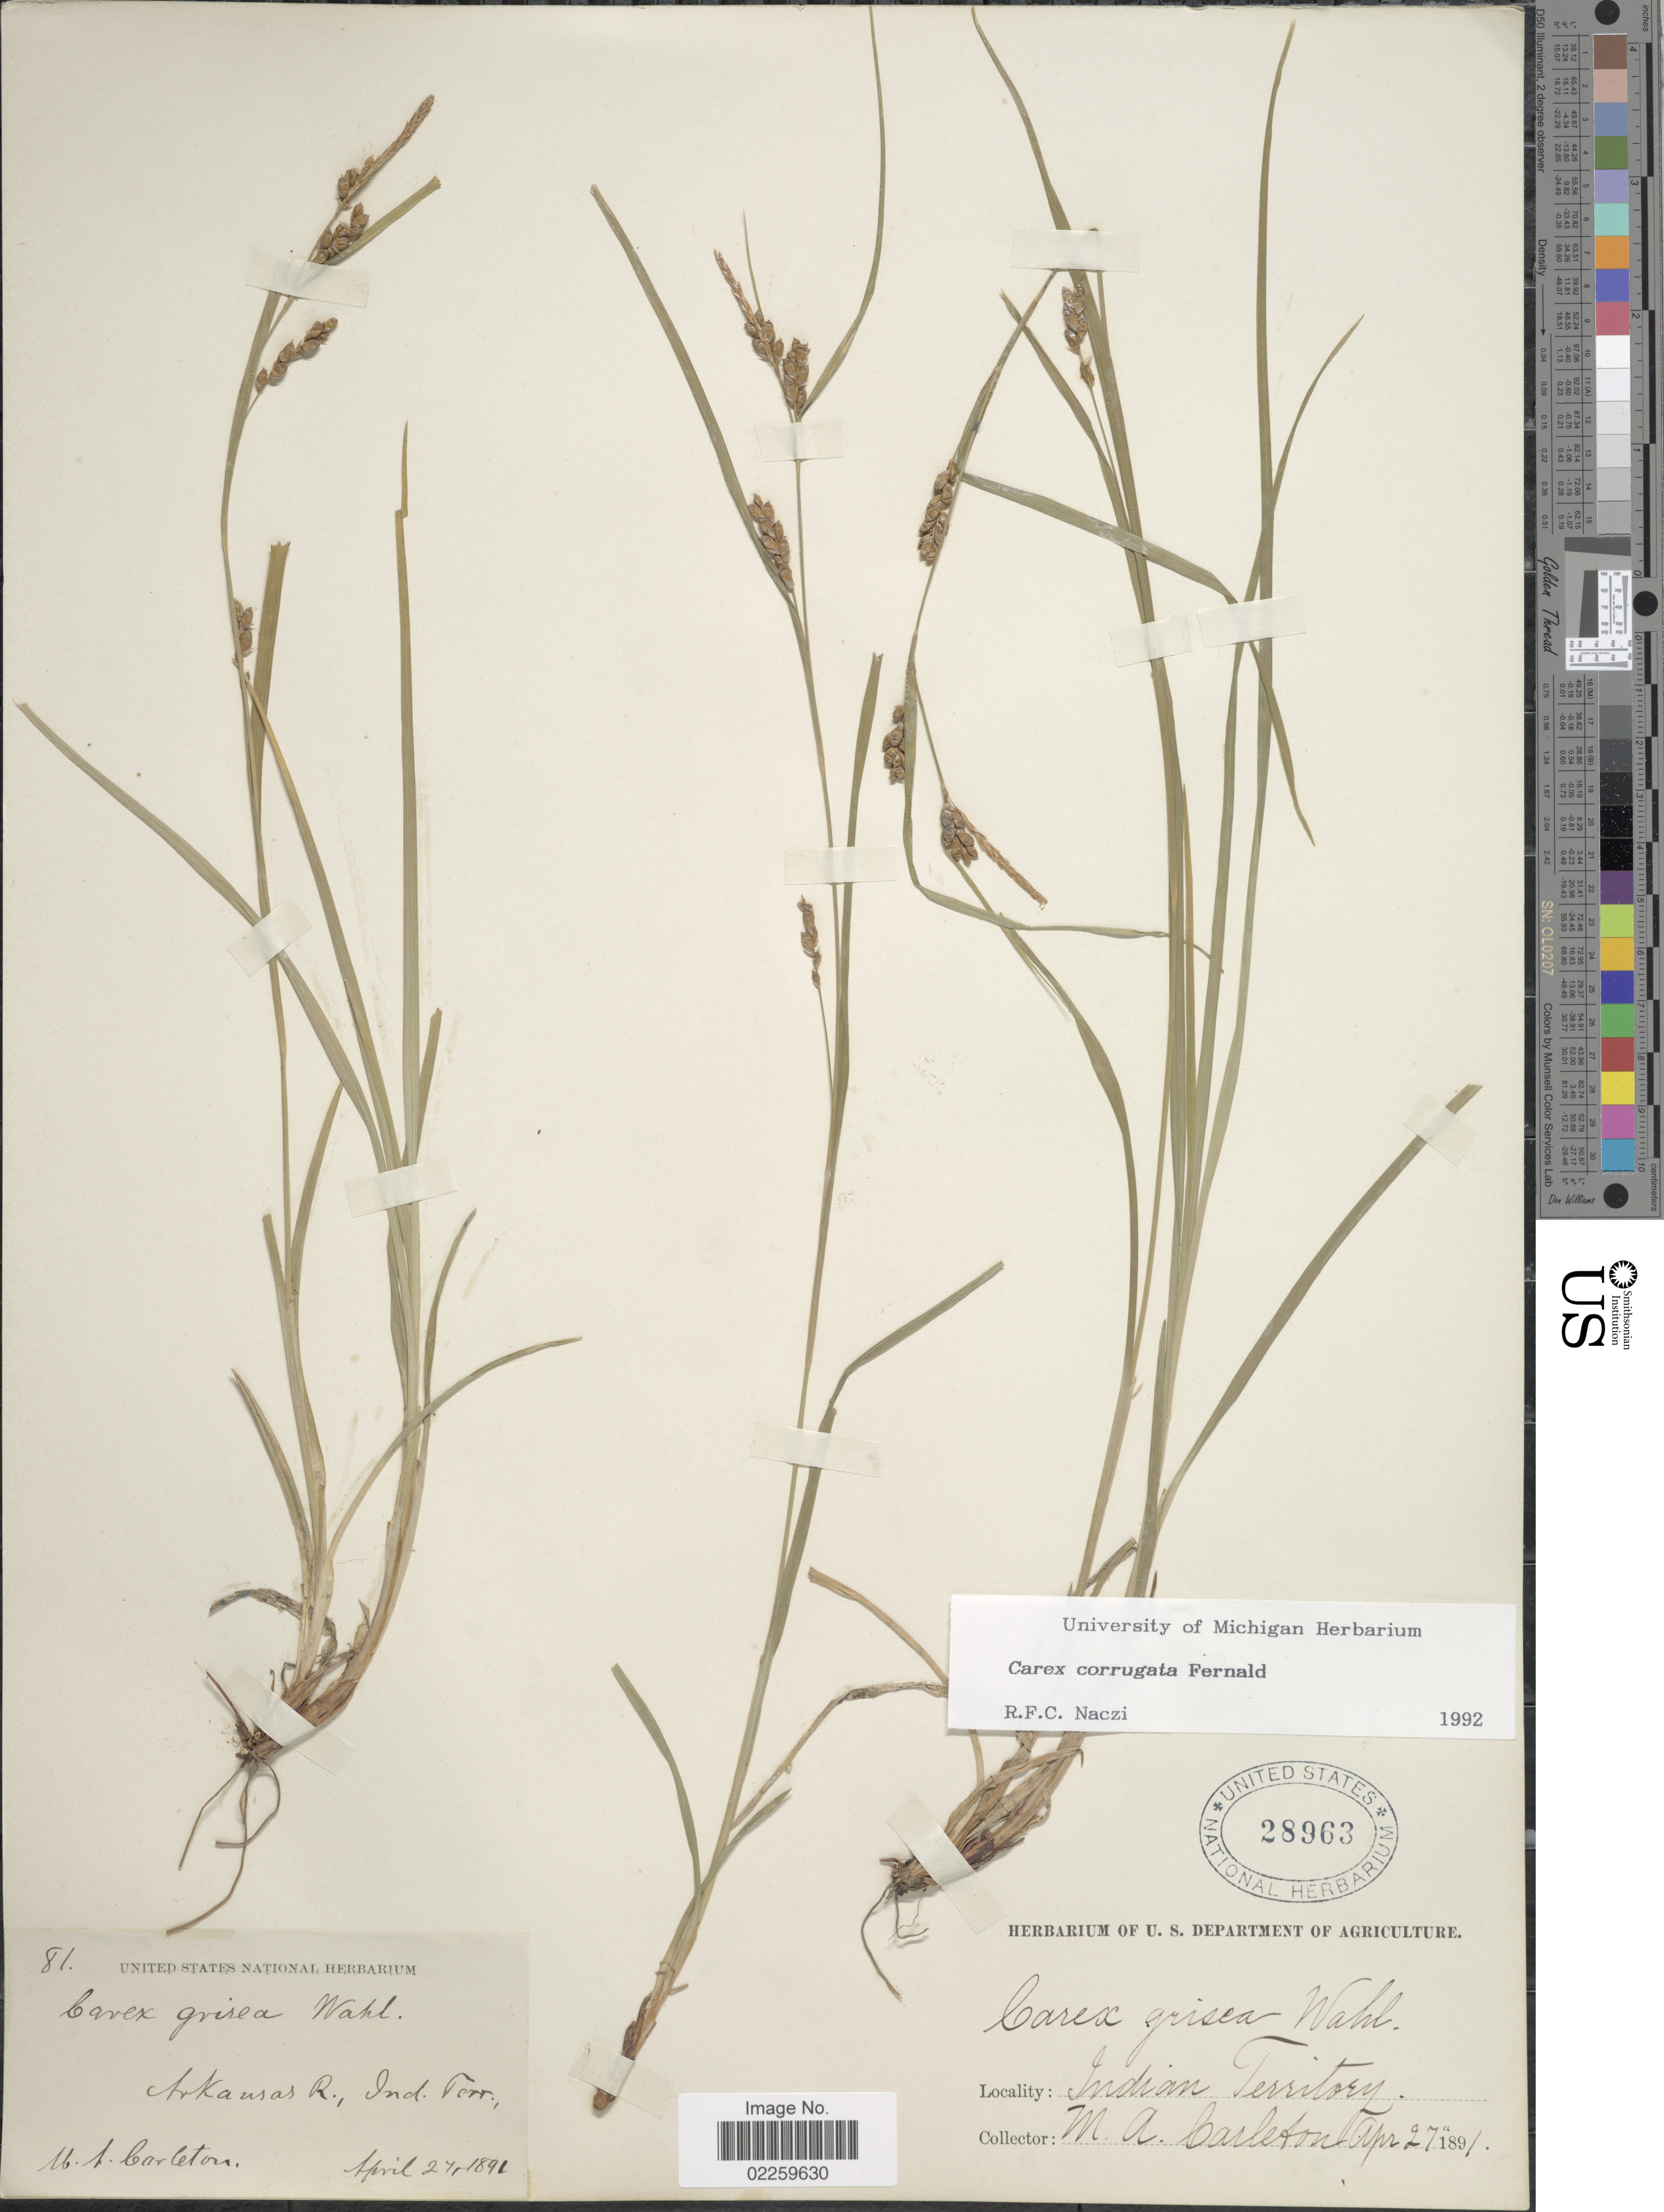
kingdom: Plantae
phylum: Tracheophyta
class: Liliopsida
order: Poales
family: Cyperaceae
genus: Carex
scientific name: Carex corrugata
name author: Fernald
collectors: M. A. Carleton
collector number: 81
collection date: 1891-04-27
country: United States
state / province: Oklahoma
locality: Arkansas R., Indian Territory.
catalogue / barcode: US 28963